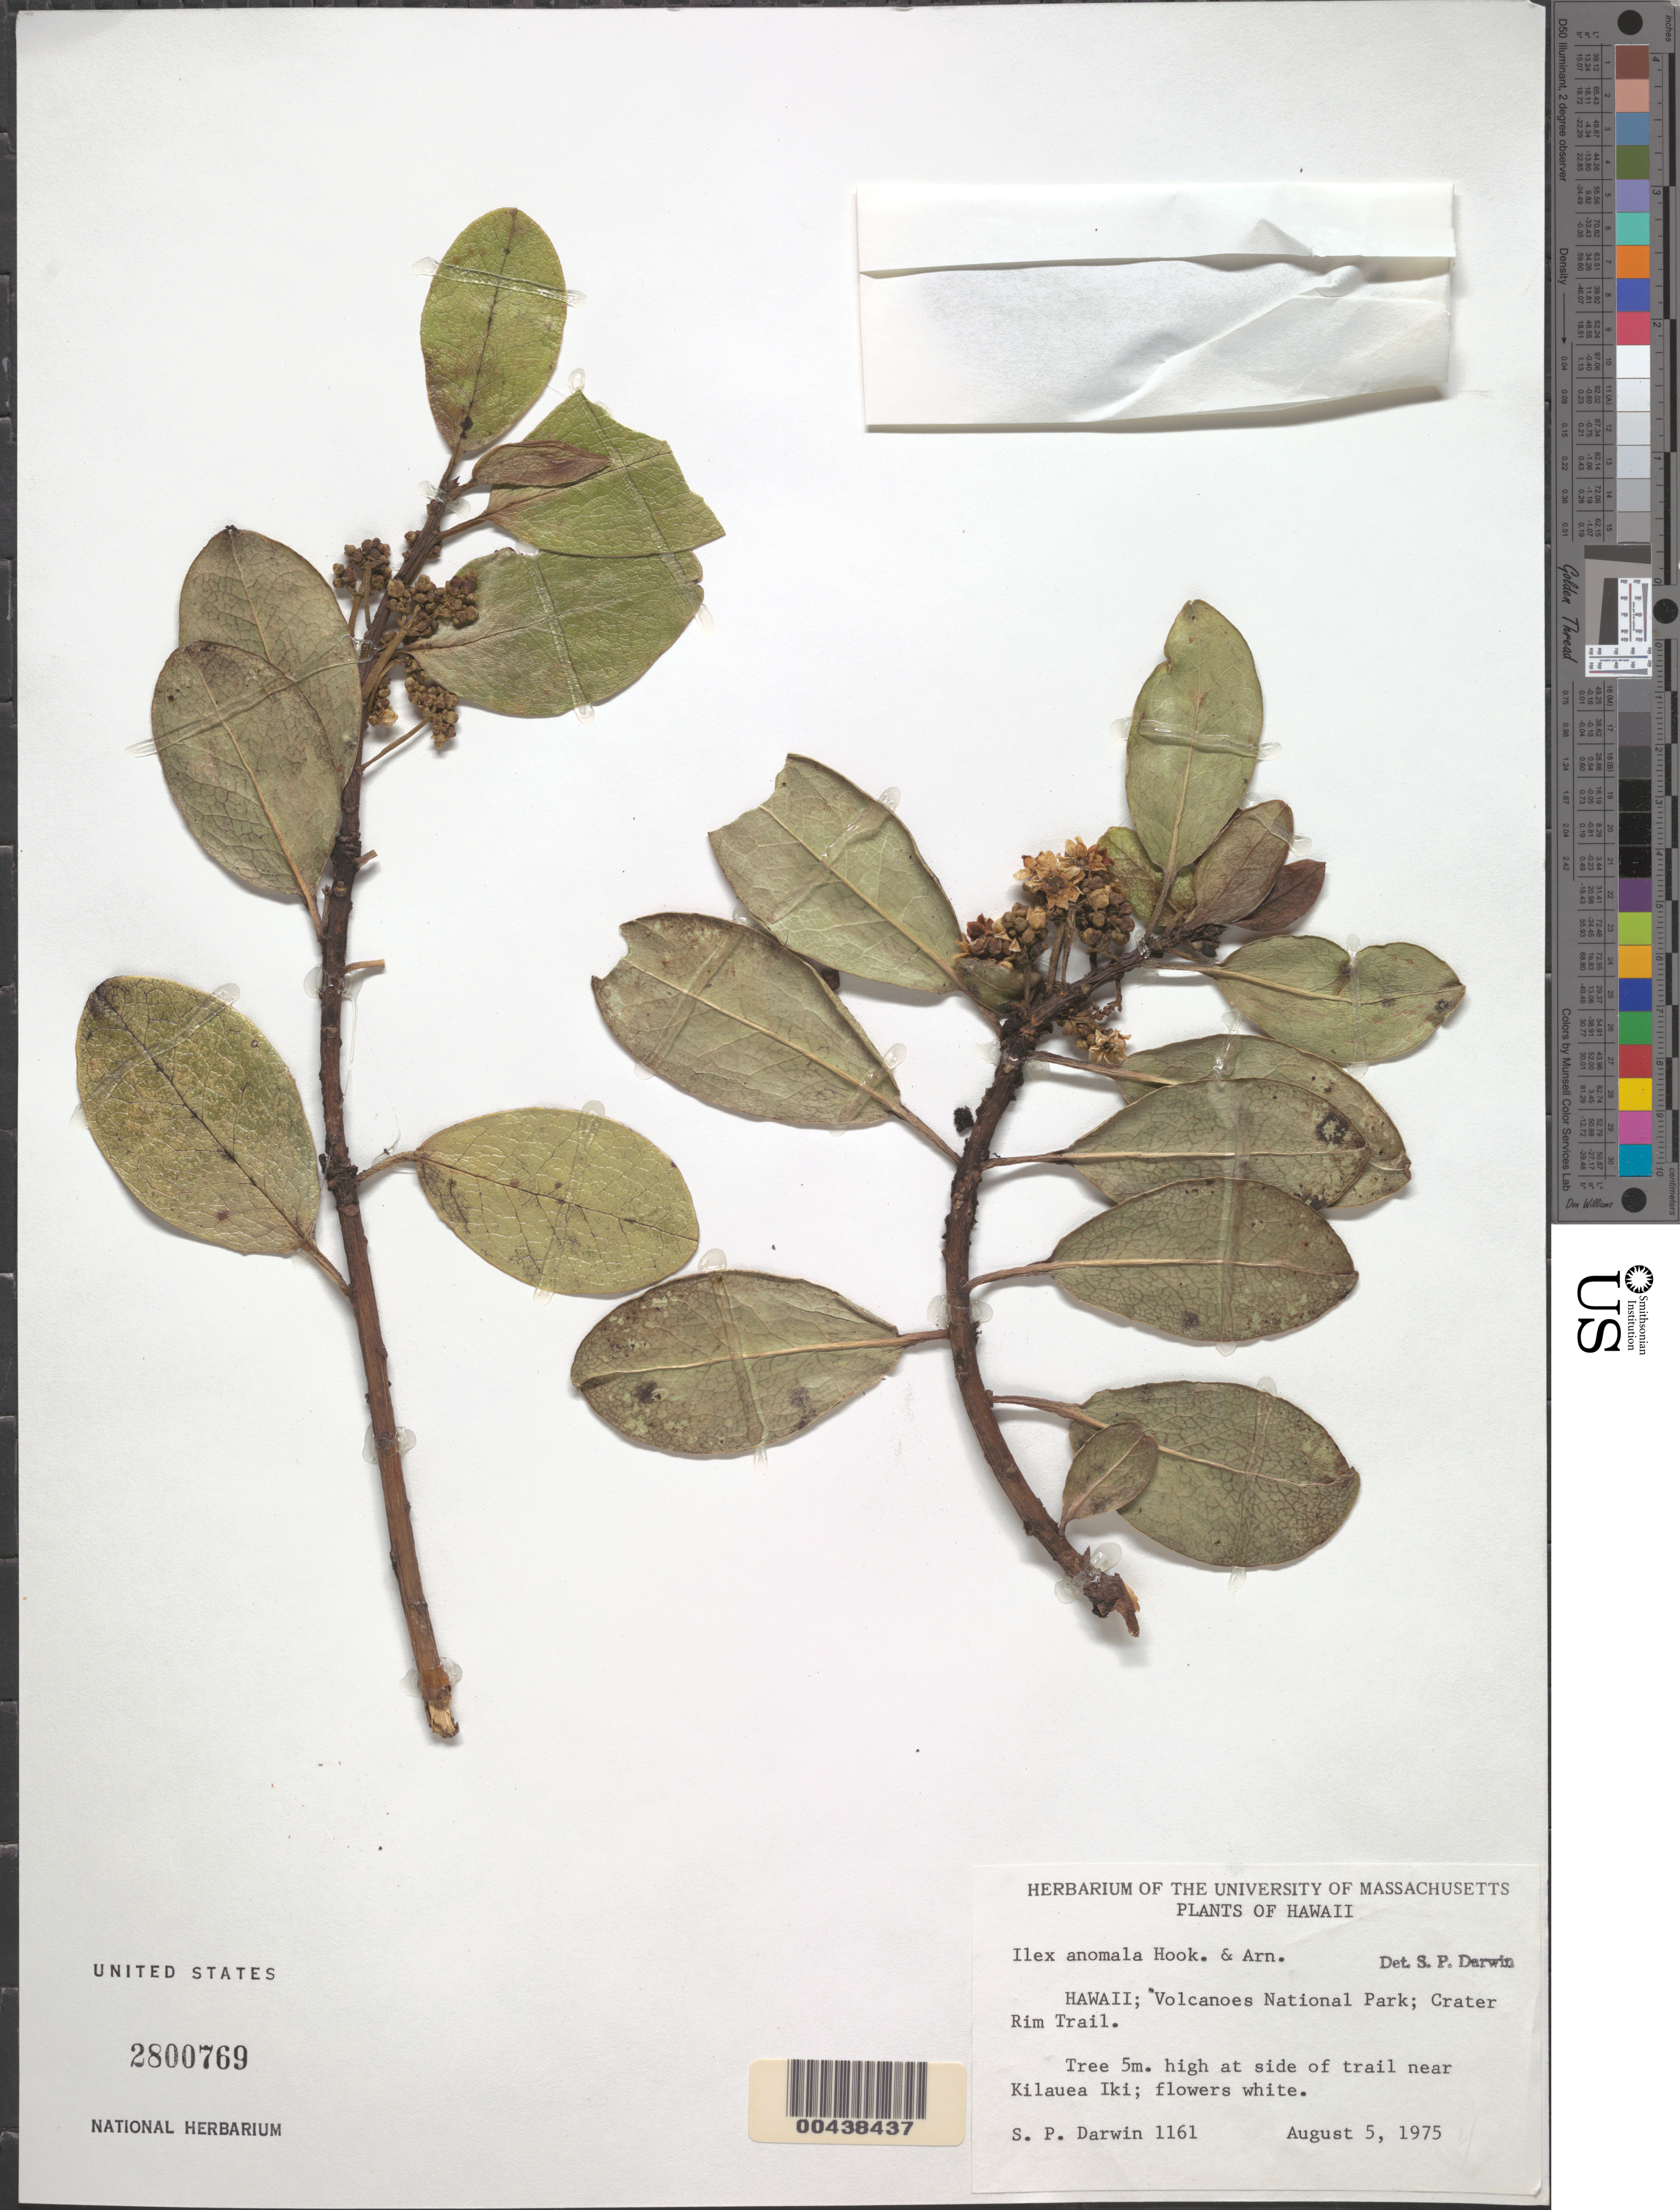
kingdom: Plantae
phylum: Tracheophyta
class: Magnoliopsida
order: Aquifoliales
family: Aquifoliaceae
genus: Ilex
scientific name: Ilex anomala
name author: Hook. & Arn.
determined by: Darwin, S. P.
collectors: S. P. Darwin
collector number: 1161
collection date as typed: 5 Aug 1975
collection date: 1975-08-05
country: United States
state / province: Hawaii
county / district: Hawaii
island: Hawaii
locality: at side of trail near Kilauea Iki, Volcanoes National Park; Crater Rim Trail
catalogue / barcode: US 2800769